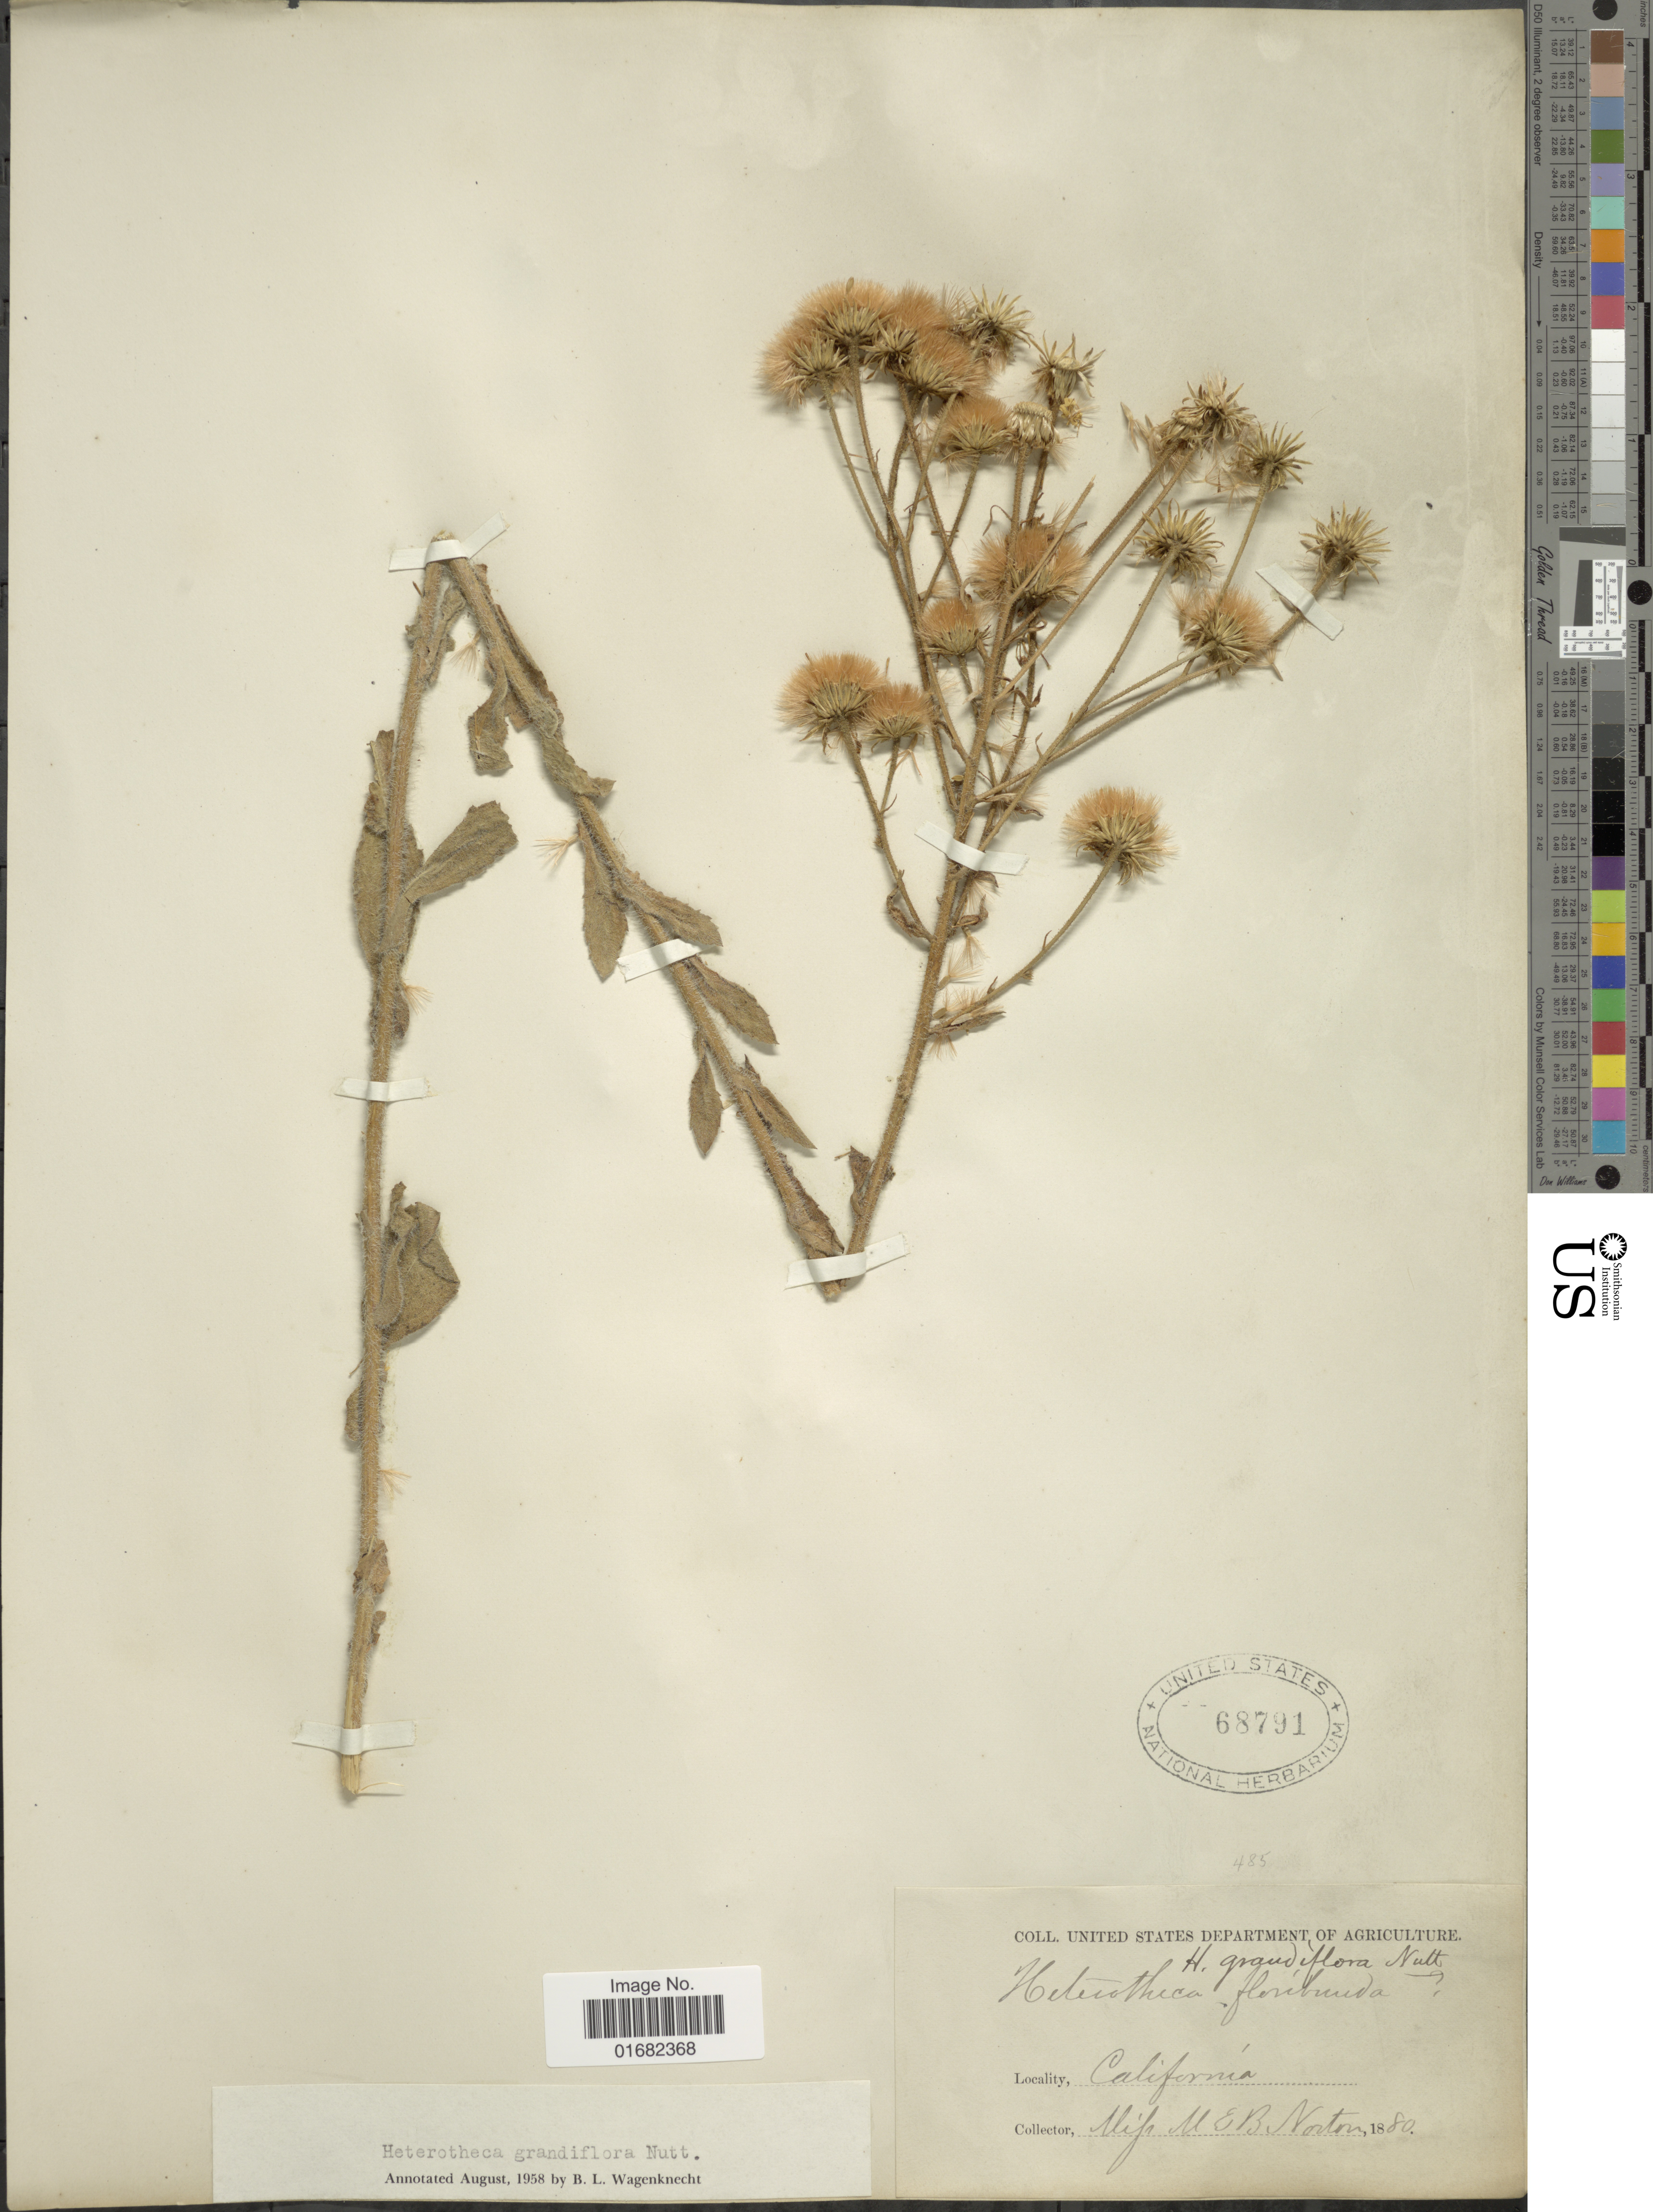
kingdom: Plantae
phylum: Tracheophyta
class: Magnoliopsida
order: Asterales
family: Asteraceae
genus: Heterotheca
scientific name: Heterotheca grandiflora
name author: Nutt.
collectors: M. Norton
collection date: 1880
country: United States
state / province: California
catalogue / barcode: US 68791